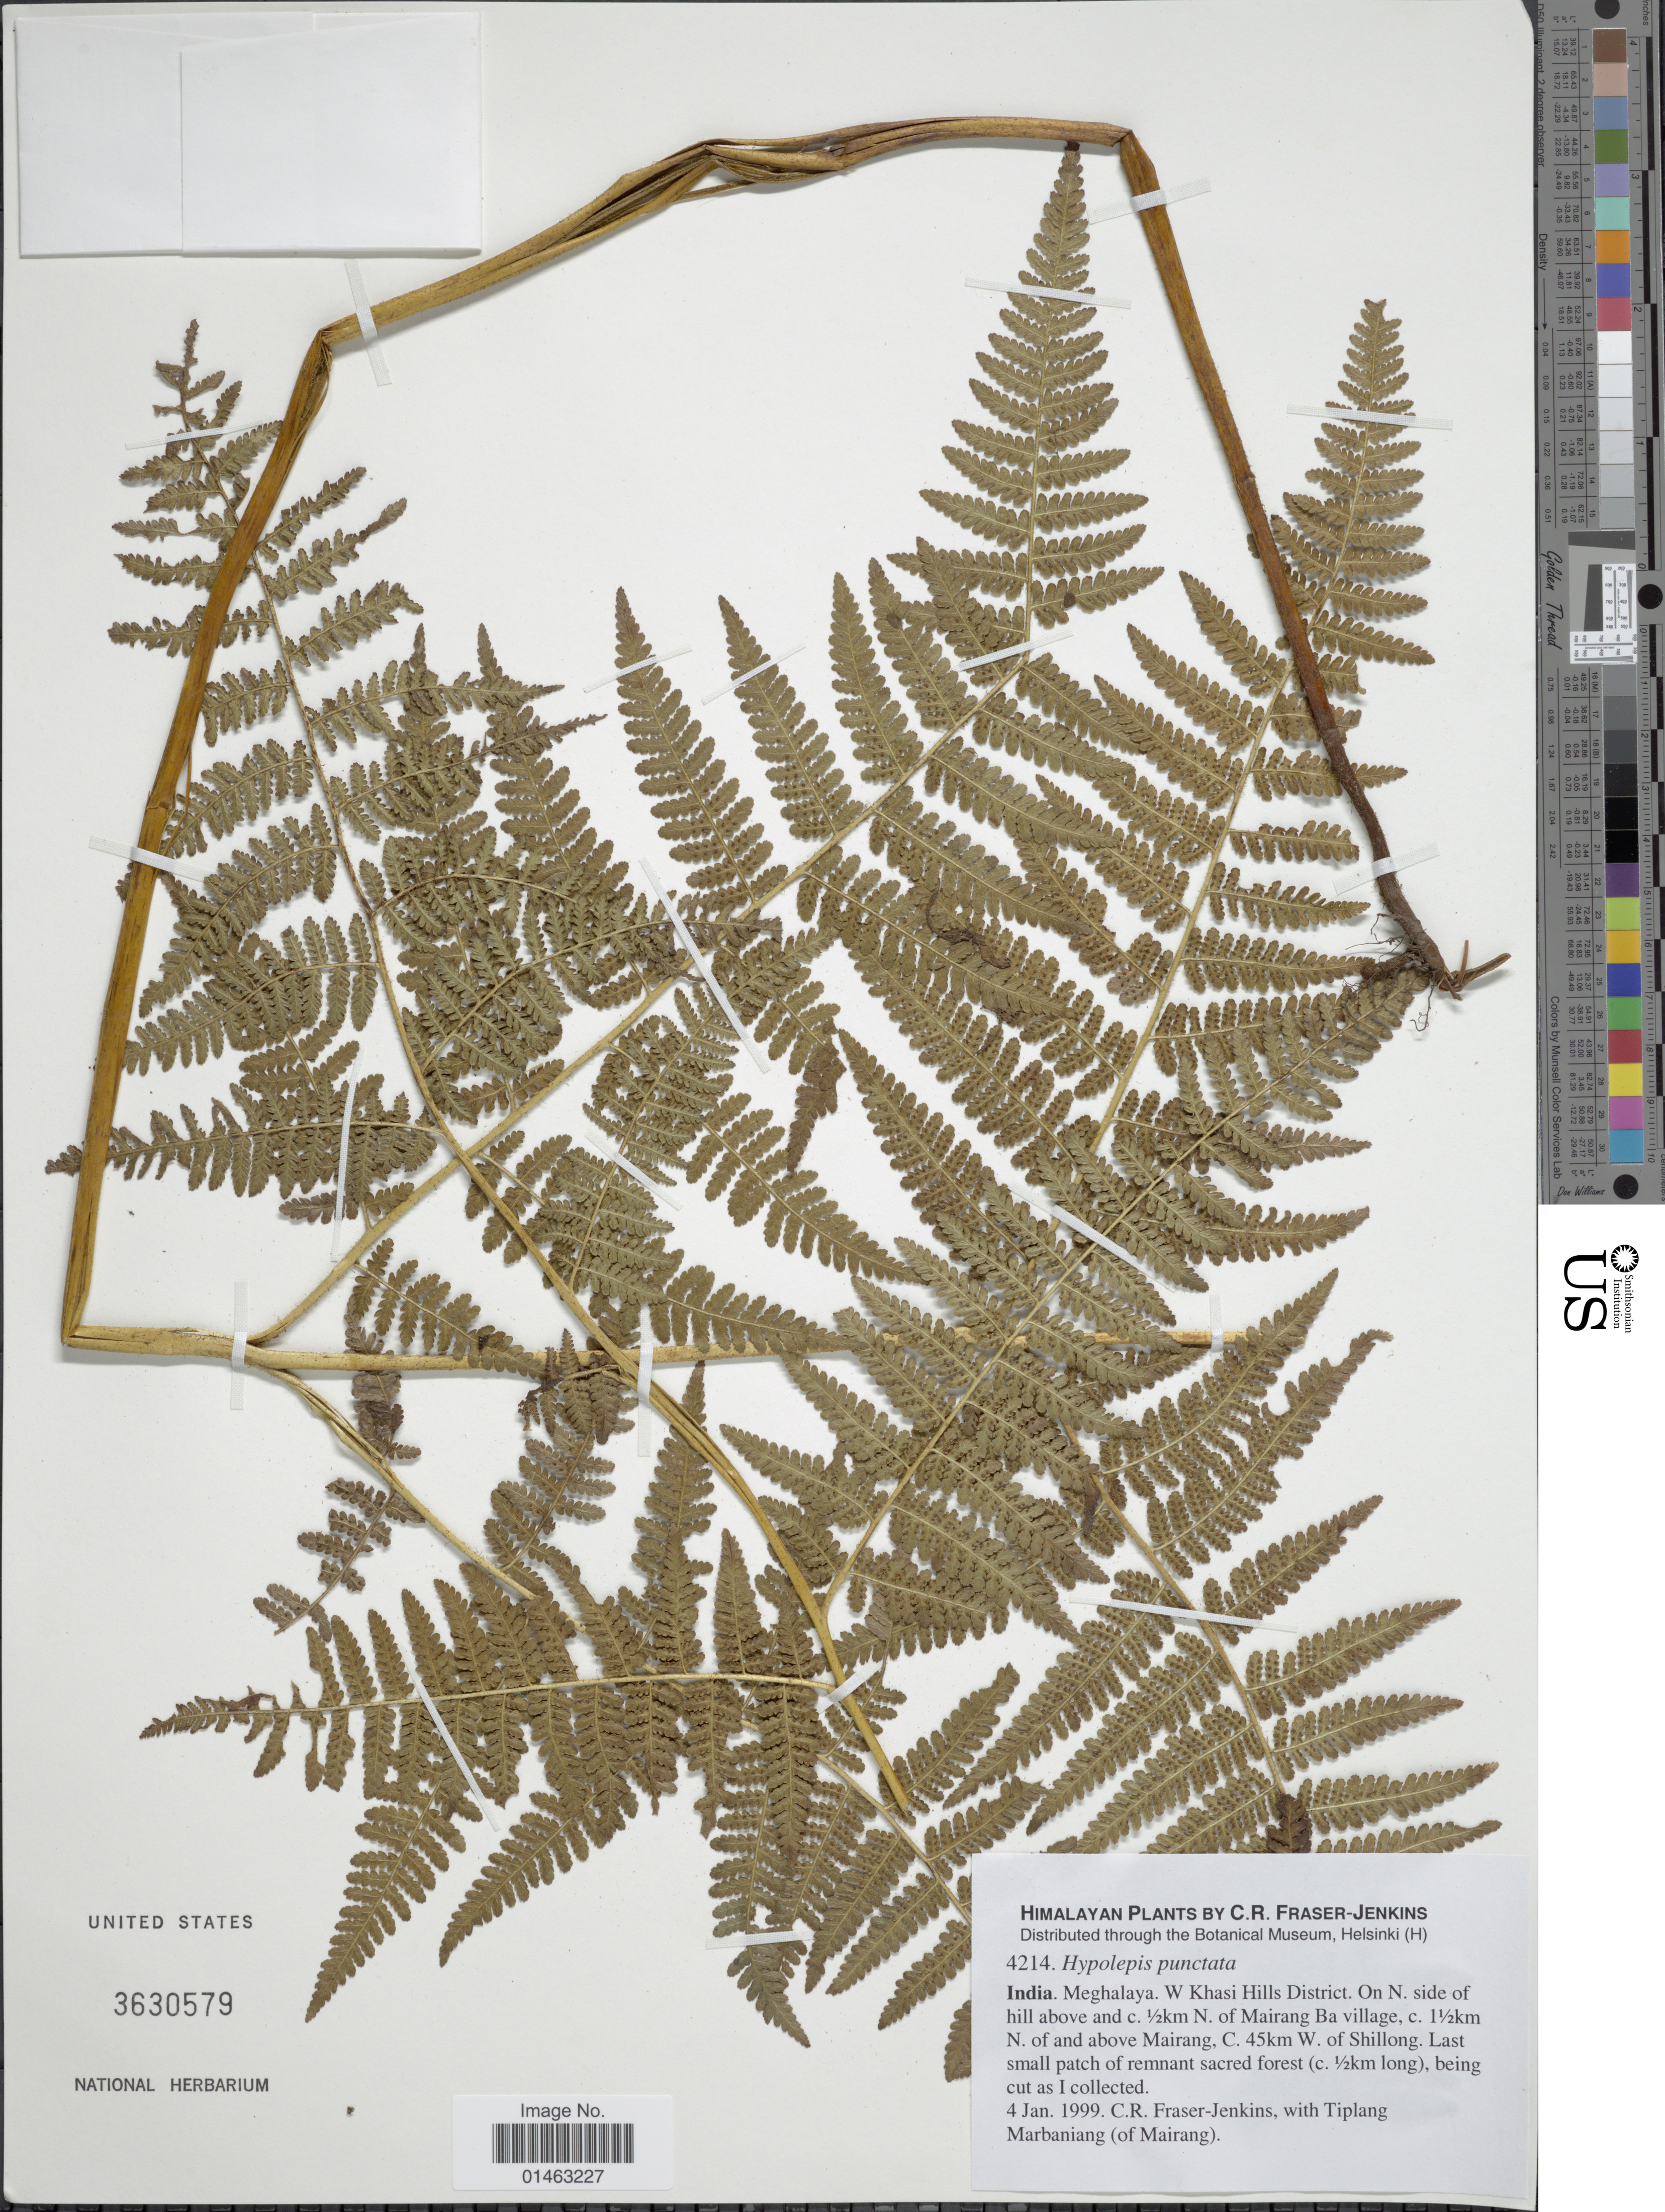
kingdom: Plantae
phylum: Tracheophyta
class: Polypodiopsida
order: Polypodiales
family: Dennstaedtiaceae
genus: Hypolepis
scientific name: Hypolepis punctata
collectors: C. R. Fraser-Jenkins & T. Marbaniang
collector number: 4214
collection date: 1999-01-04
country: India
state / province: Meghalaya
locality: Himalaya. Meghalaya. W Khasi Hills District. On N. side of hill above and c. 1/2km N. of Mairang Ba village, c. 11/2km N. of and above Mairang, C. 45km W. of Shillong. Last small patch of remnant sacred forest (c. 1/2 km long).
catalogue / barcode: US 3630579